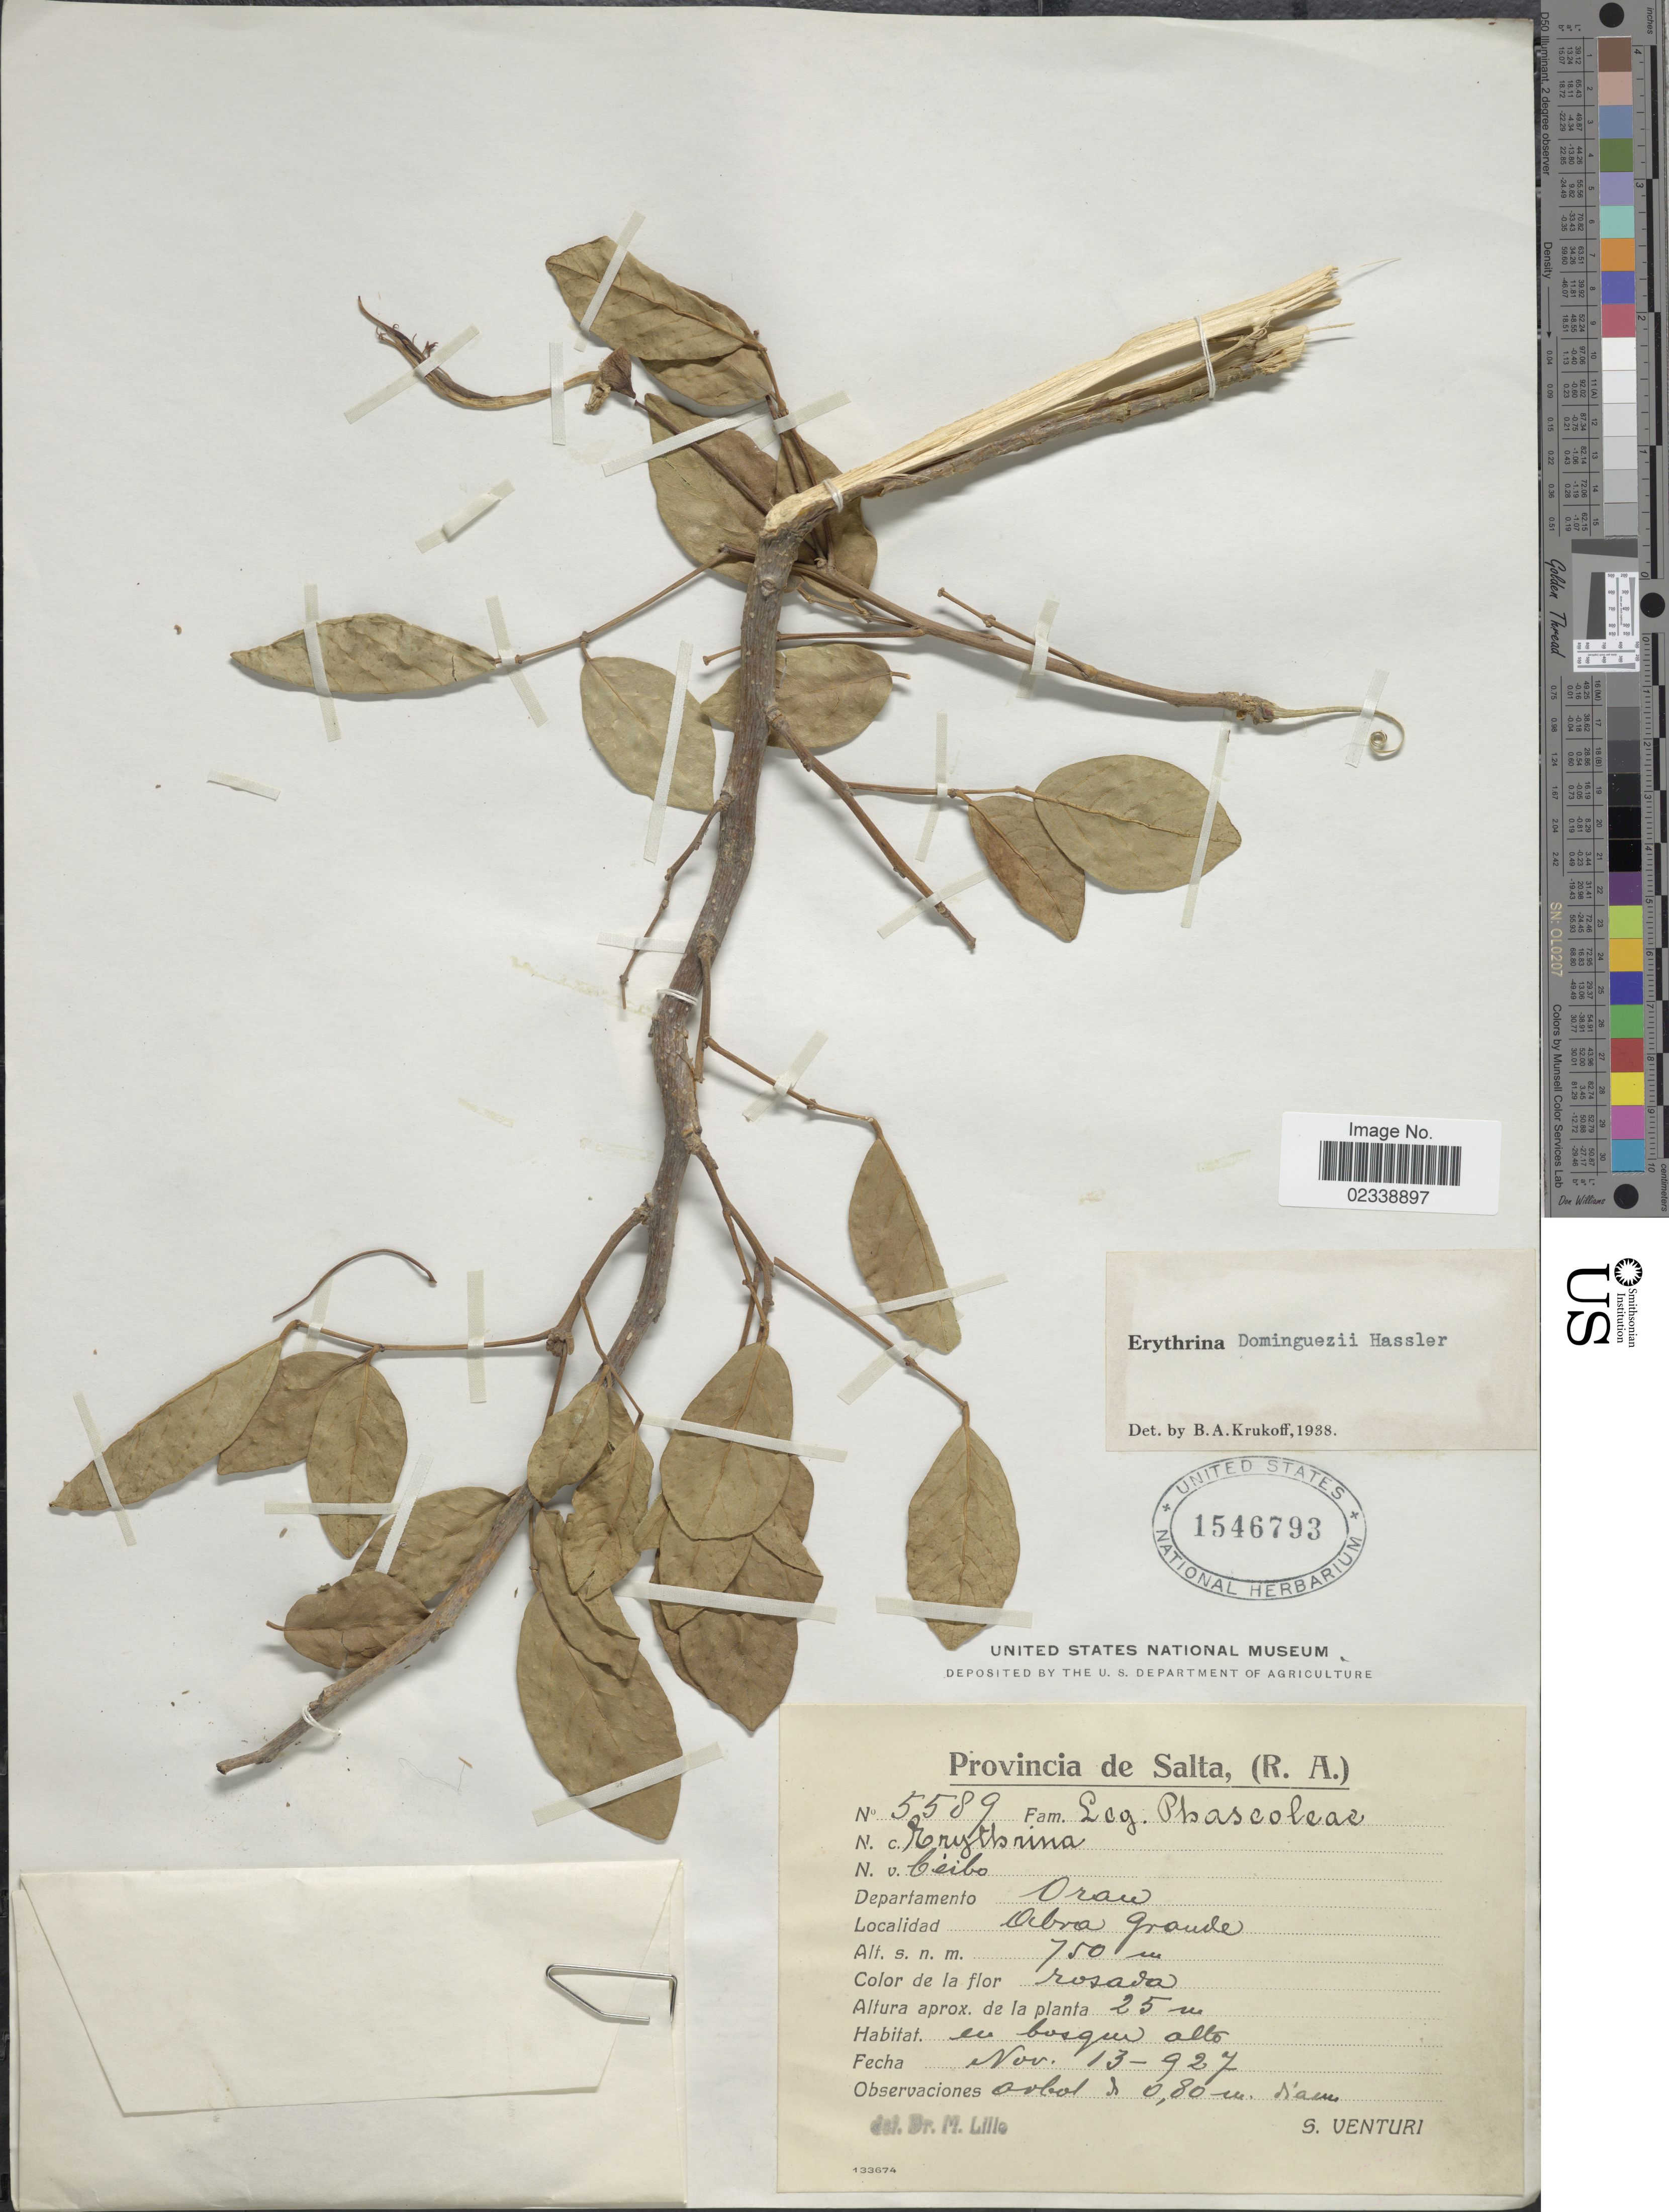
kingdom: Plantae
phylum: Tracheophyta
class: Magnoliopsida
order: Fabales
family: Fabaceae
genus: Erythrina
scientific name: Erythrina dominguezii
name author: Hassl.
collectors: S. Venturi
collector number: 5589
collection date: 1927-11-13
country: Argentina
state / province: Salta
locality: Departamento Oran, Abra Grande.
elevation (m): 750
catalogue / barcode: US 1546793